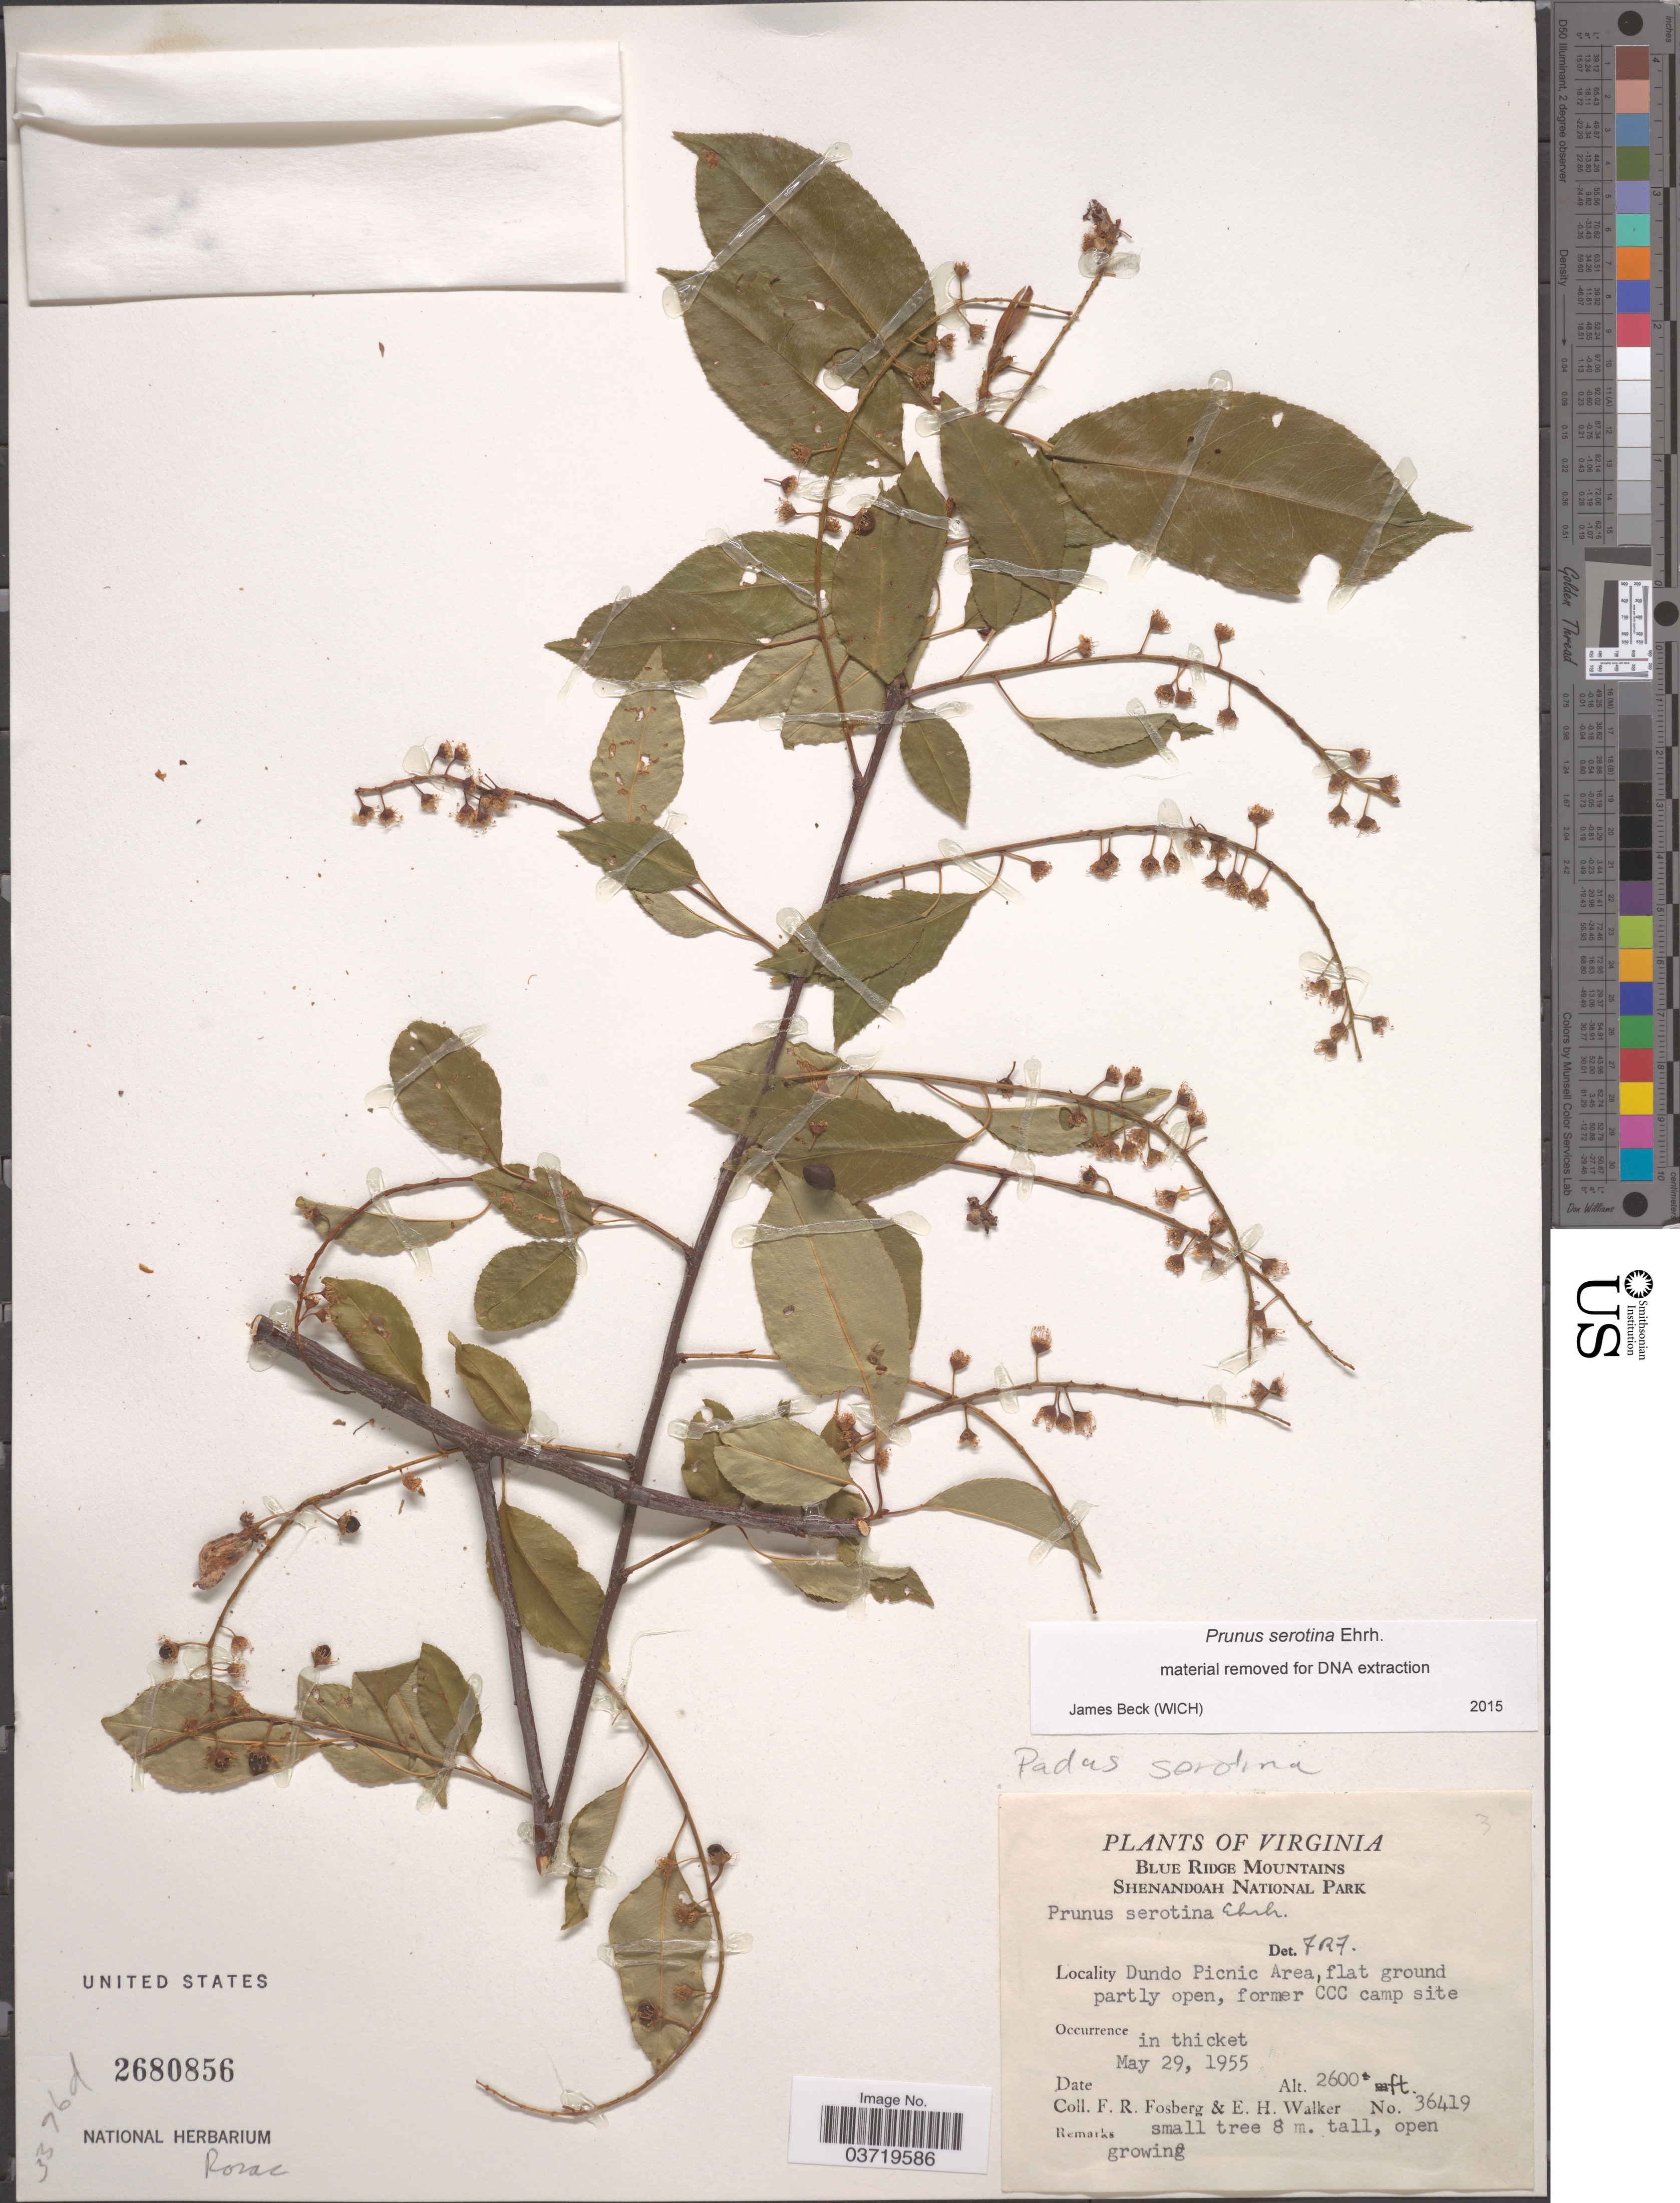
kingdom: Plantae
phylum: Tracheophyta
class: Magnoliopsida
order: Rosales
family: Rosaceae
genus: Prunus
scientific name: Prunus serotina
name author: Ehrh.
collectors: F. R. Fosberg & E. H. Walker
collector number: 36419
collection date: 1955-05-29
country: United States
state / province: Virginia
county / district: Rockingham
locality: Blue Ridge Mountains. Shenandoah National Park. Dundo Picnic Area, former CCC camp site.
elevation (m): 792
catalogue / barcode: US 2680856